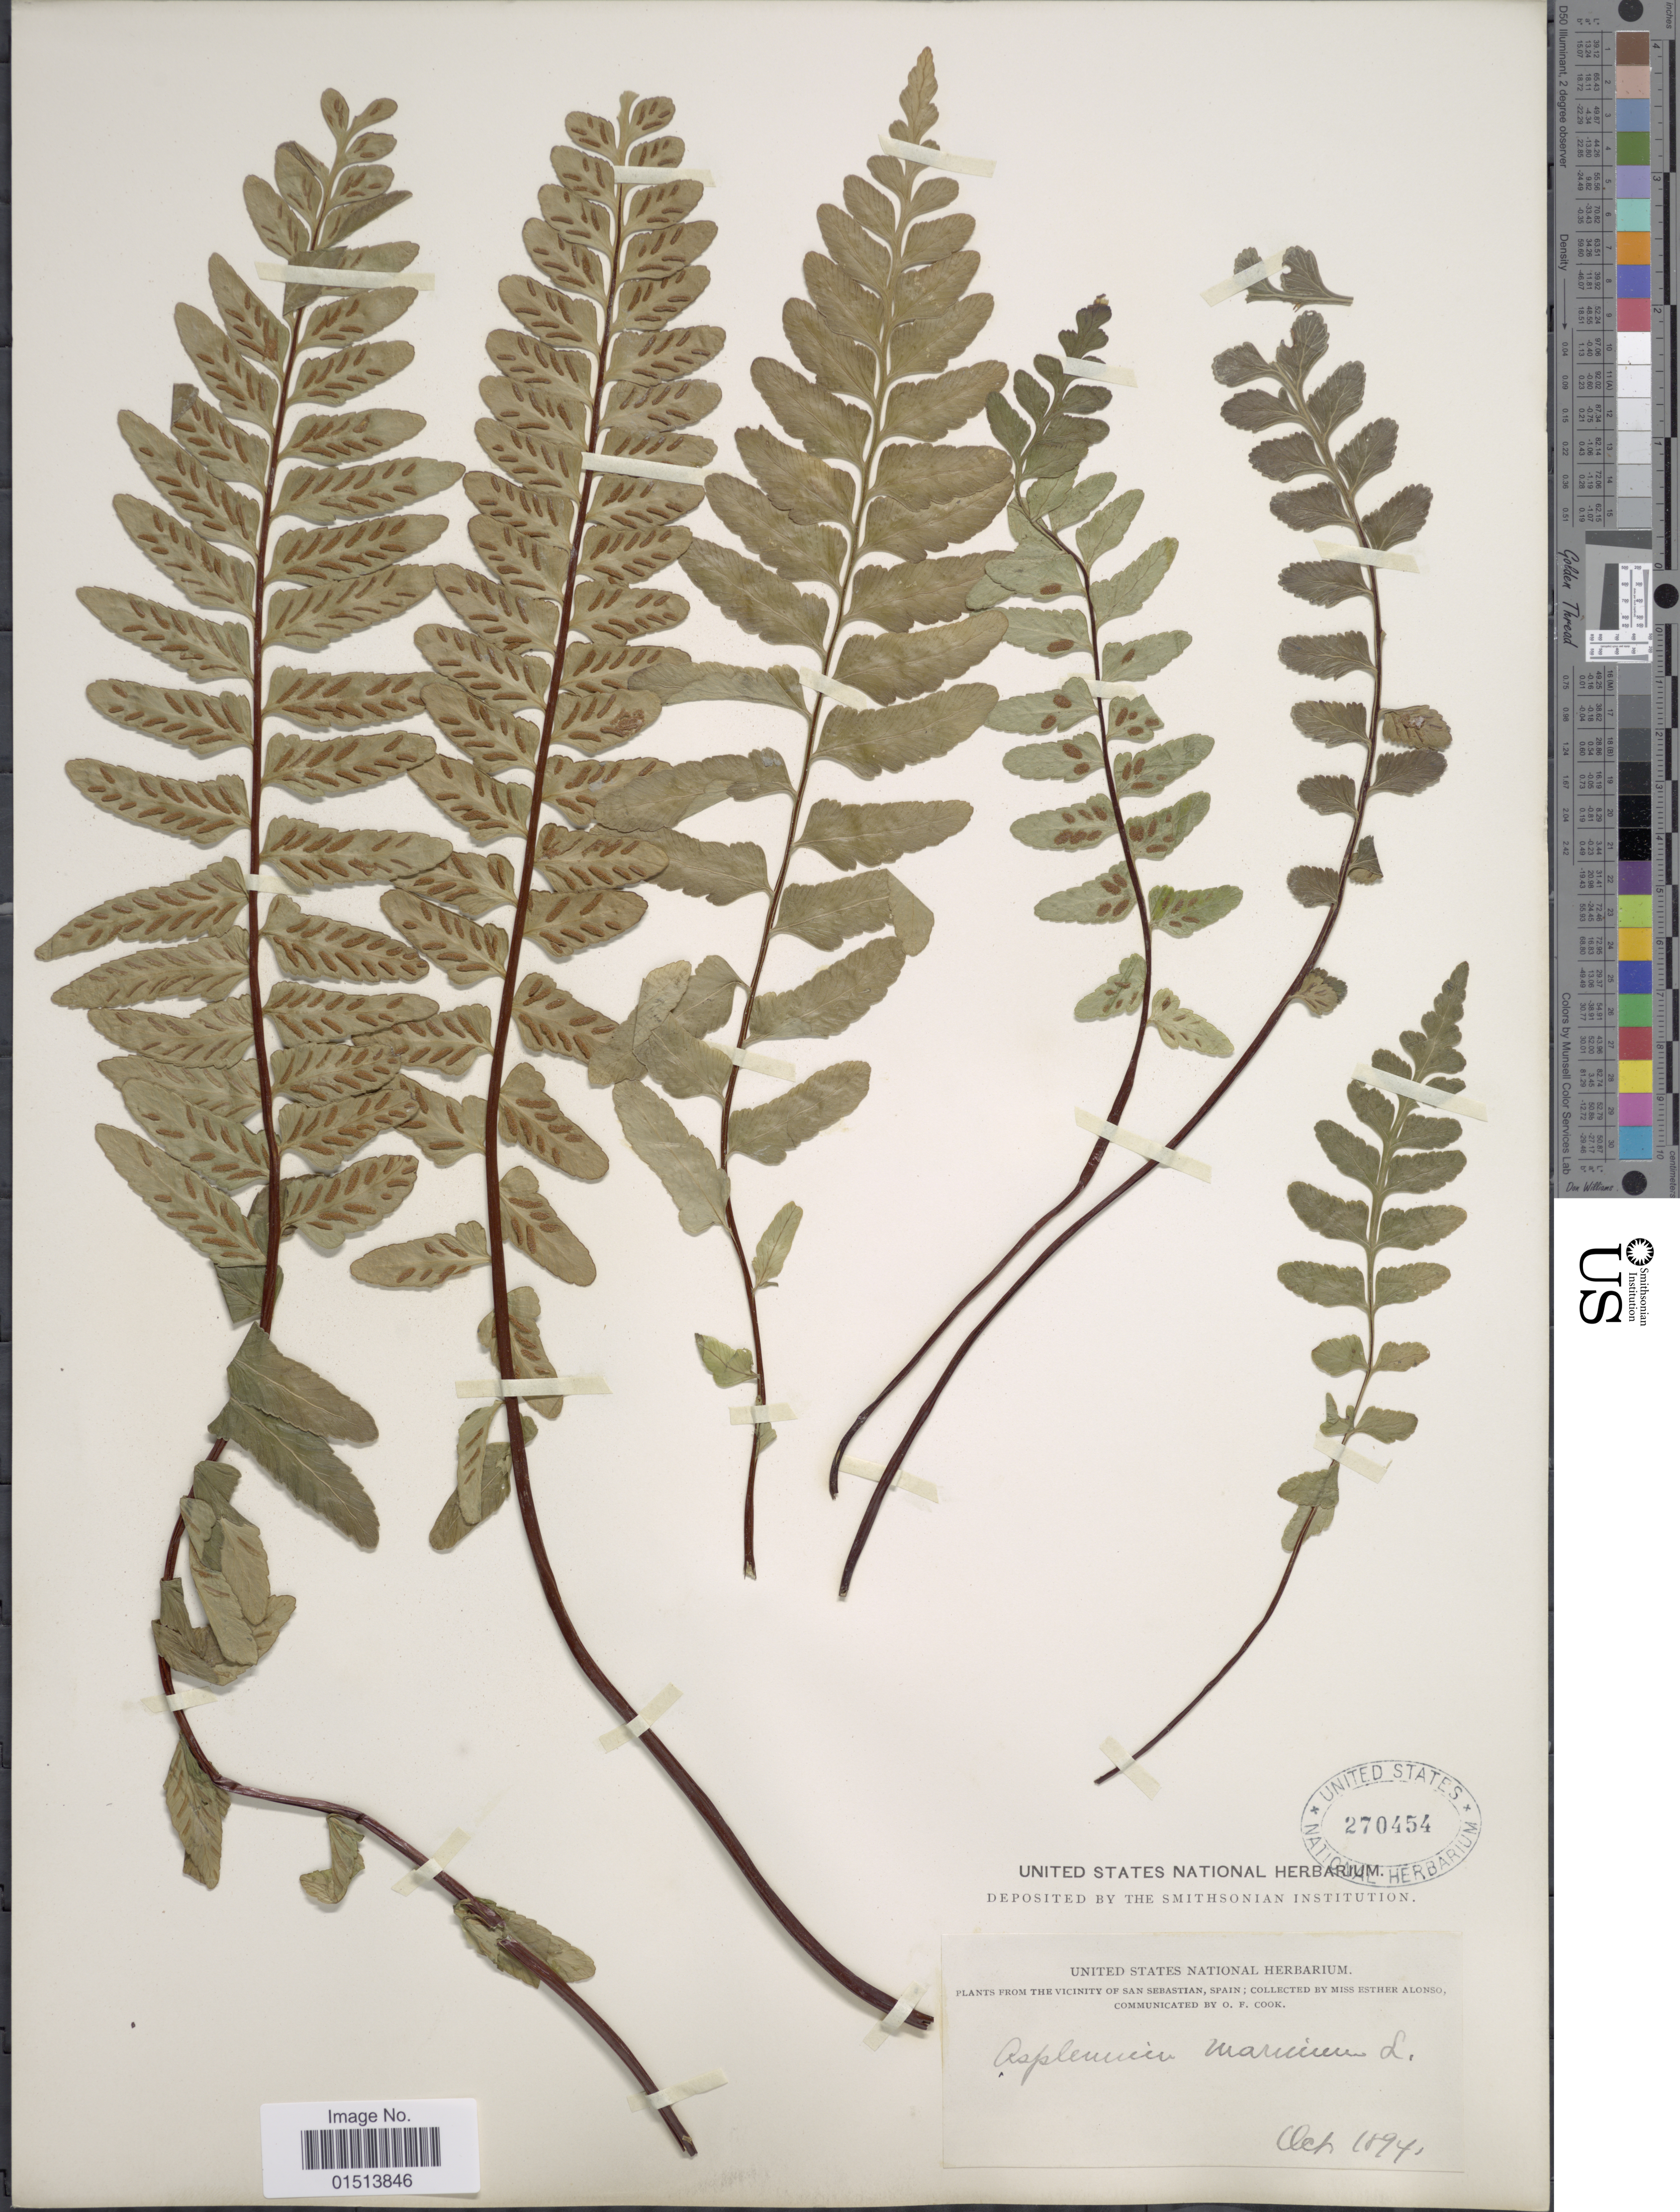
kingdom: Plantae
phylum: Tracheophyta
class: Polypodiopsida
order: Polypodiales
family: Aspleniaceae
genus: Asplenium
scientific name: Asplenium marinum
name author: L.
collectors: E. Alonso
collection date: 1894-10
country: Spain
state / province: Erkidegoa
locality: San Sebastian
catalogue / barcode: US 270454